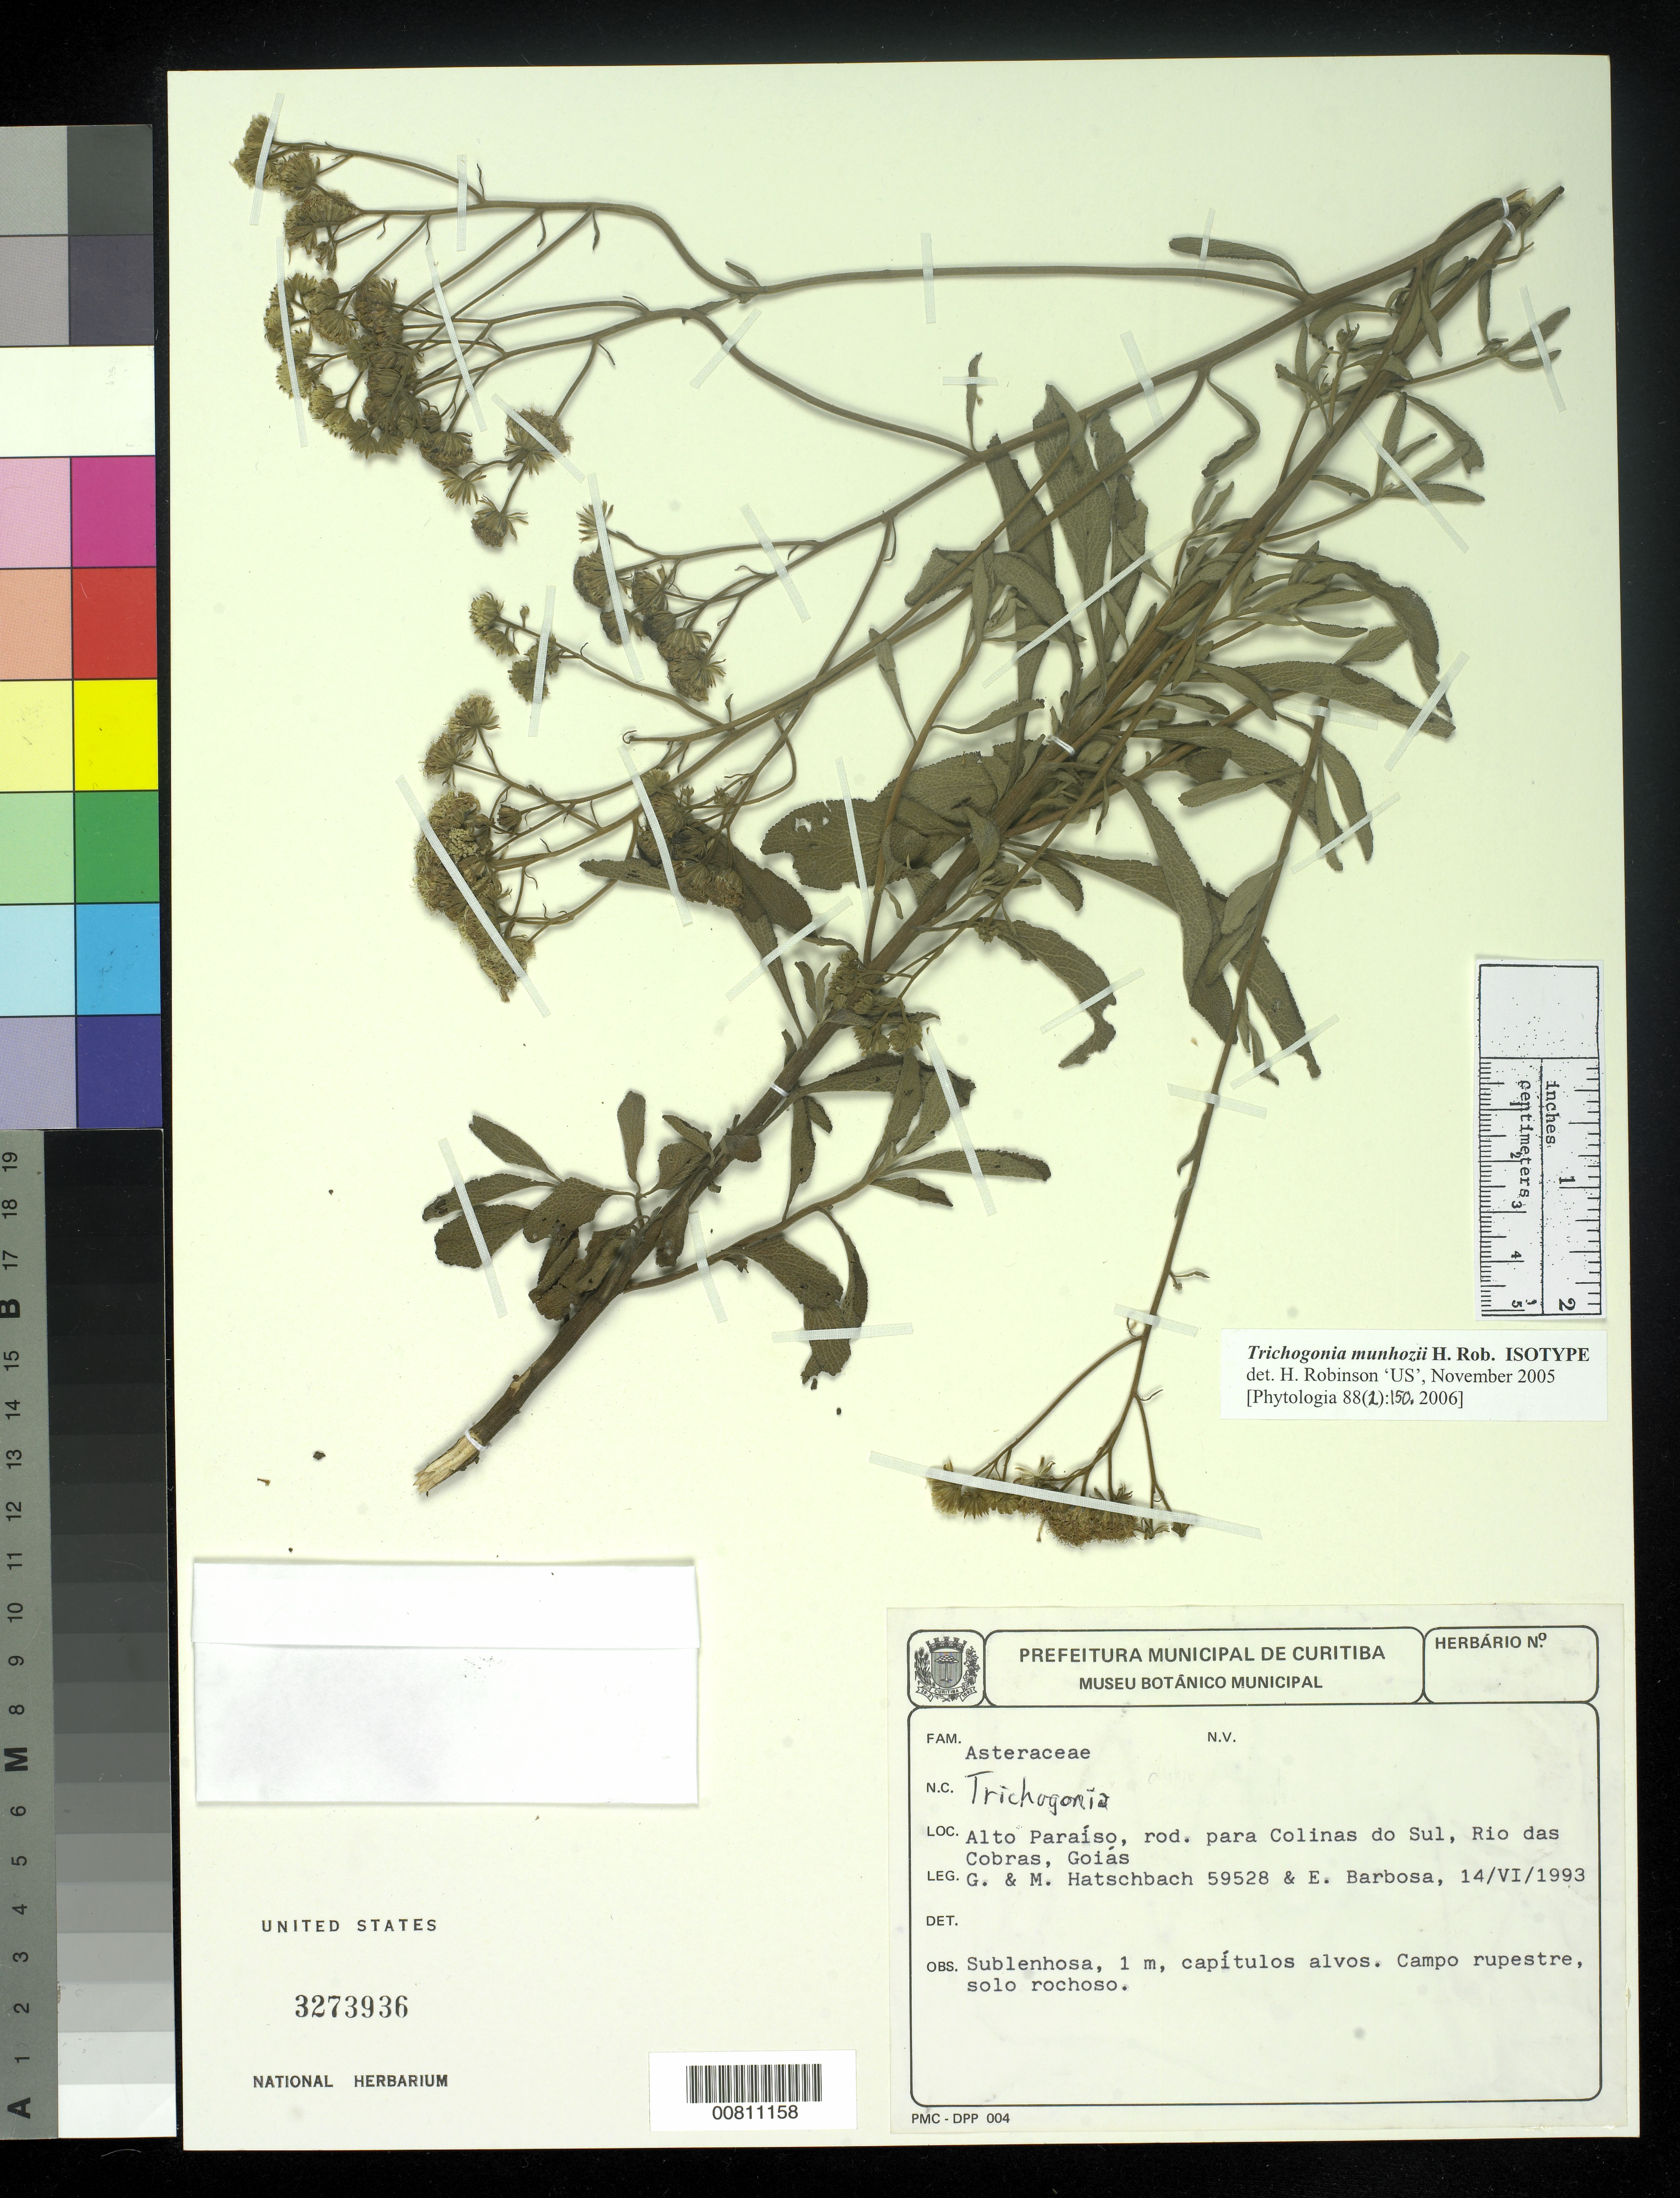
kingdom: Plantae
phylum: Tracheophyta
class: Magnoliopsida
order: Asterales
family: Asteraceae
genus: Trichogonia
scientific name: Trichogonia munhozii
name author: H. Rob.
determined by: Robinson, Harold E., (US)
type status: Isotype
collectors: G. Hatschbach, M. M. Hatschbach & E. L. Barbosa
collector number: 59528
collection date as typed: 14 Jun 1993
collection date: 1993-06-14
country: Brazil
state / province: Goiás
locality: Alto Paraíso, rod. Para Colinas do Sul, Rio das Cobras, Goiás.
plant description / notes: Holotype deposited at MBM.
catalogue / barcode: US 3273936